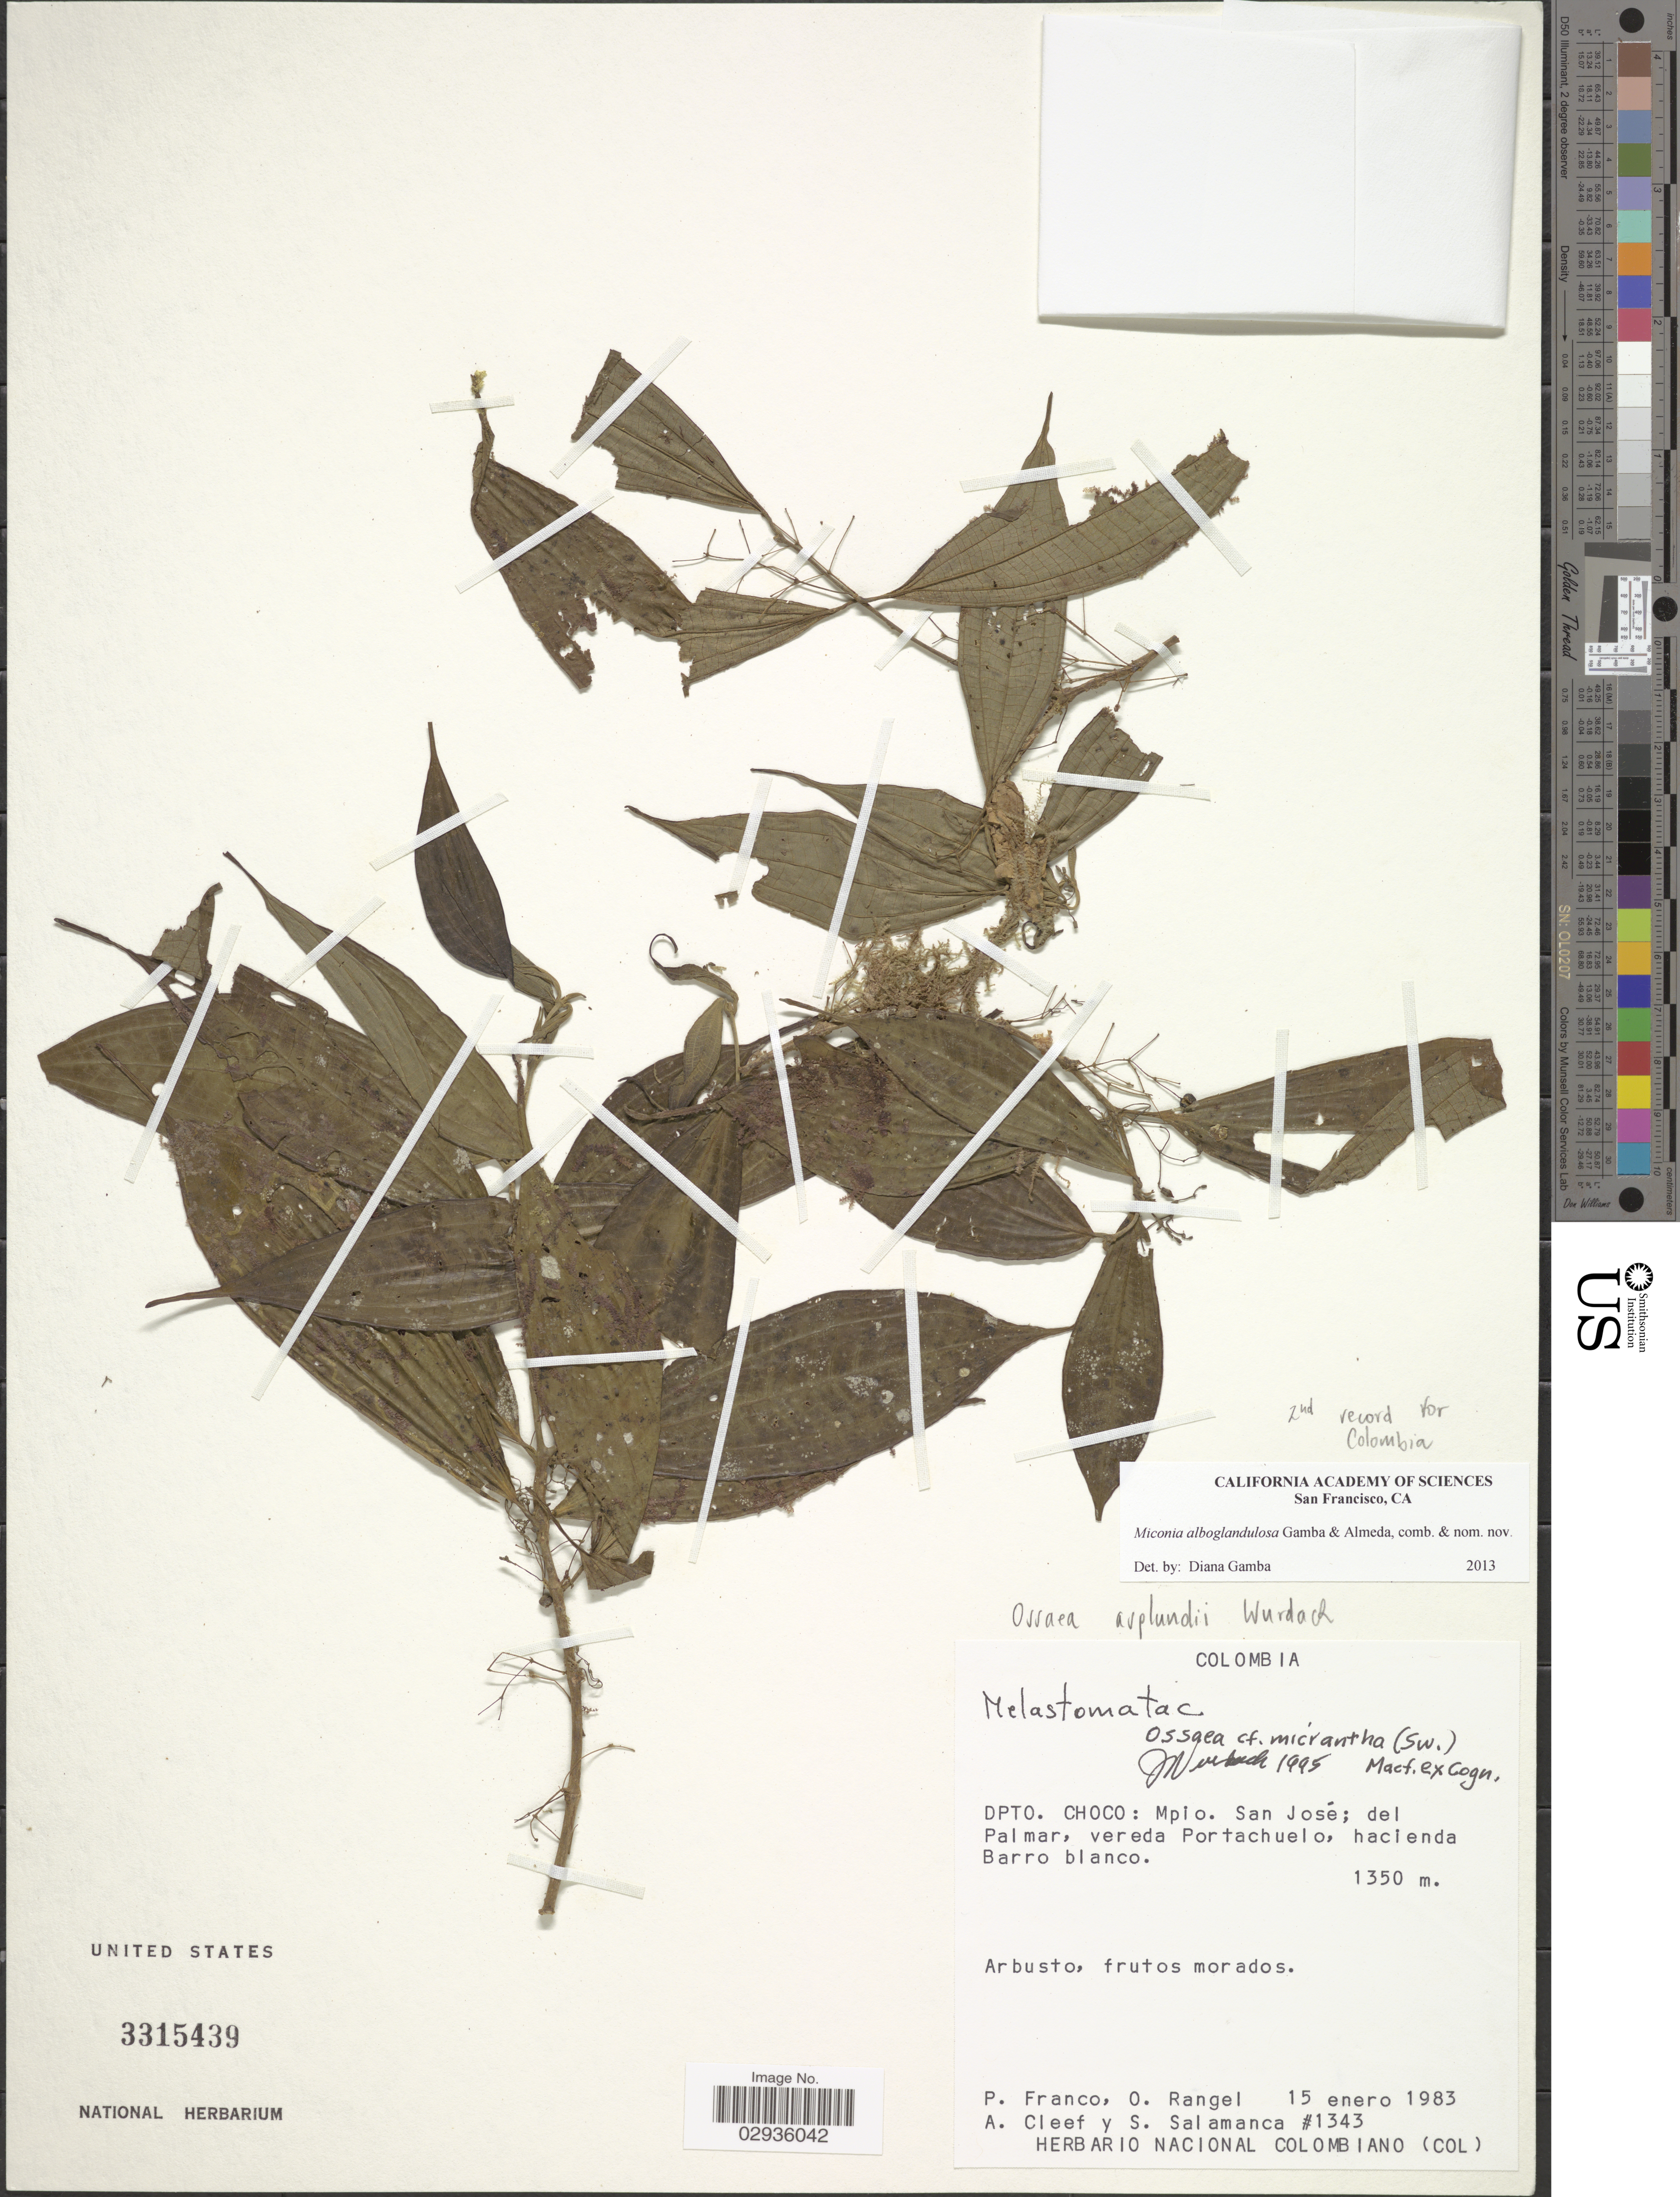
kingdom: Plantae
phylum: Tracheophyta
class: Magnoliopsida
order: Myrtales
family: Melastomataceae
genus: Miconia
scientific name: Miconia alboglandulosa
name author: Gamba & Almeda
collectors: P. Franco, O. Rangel, A. M. Cleef & S. Salamanca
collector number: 1343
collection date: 1983-01-15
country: Colombia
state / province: Chocó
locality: Dpto. Choco: Mpio. San José; del Palmar, vereda Portachuelo, hacienda Barro blanco.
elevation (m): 1350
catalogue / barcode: US 3315439